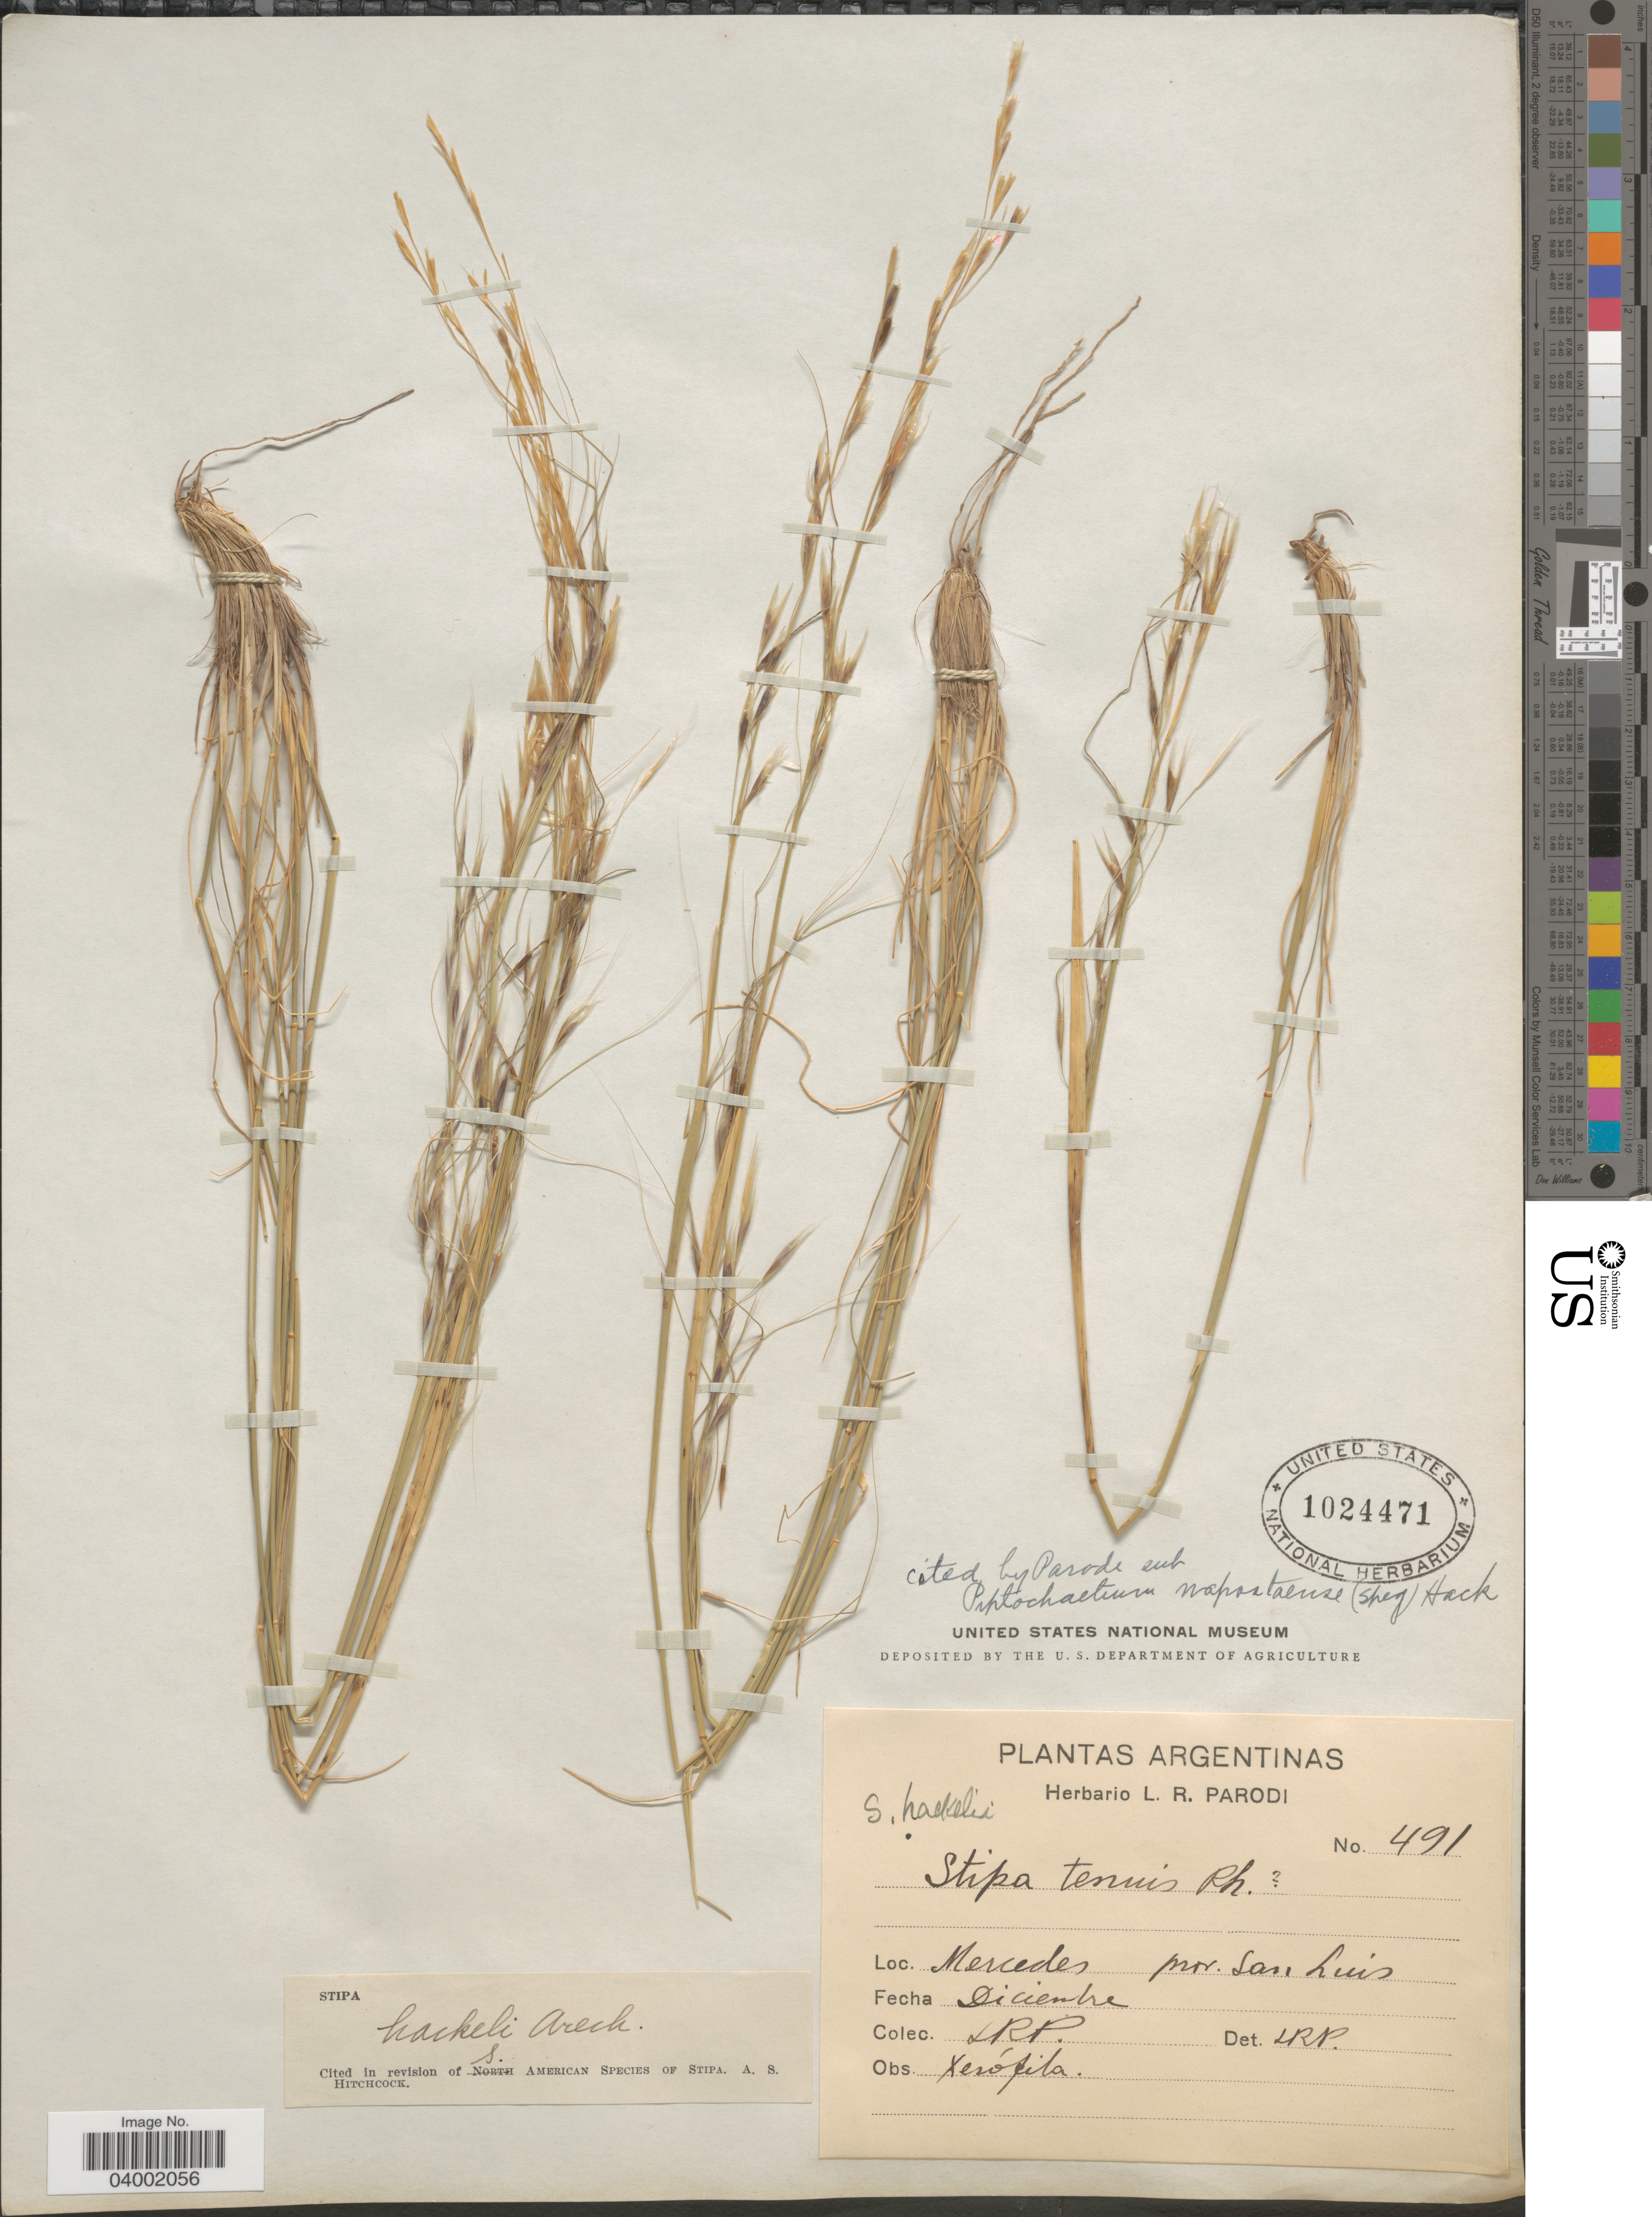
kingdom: Plantae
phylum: Tracheophyta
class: Liliopsida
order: Poales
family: Poaceae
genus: Piptochaetium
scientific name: Piptochaetium napostaense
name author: (Speg.) Hack.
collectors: L. R. Parodi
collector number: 491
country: Argentina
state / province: San Luis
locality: Mercedes.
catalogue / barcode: US 1024471